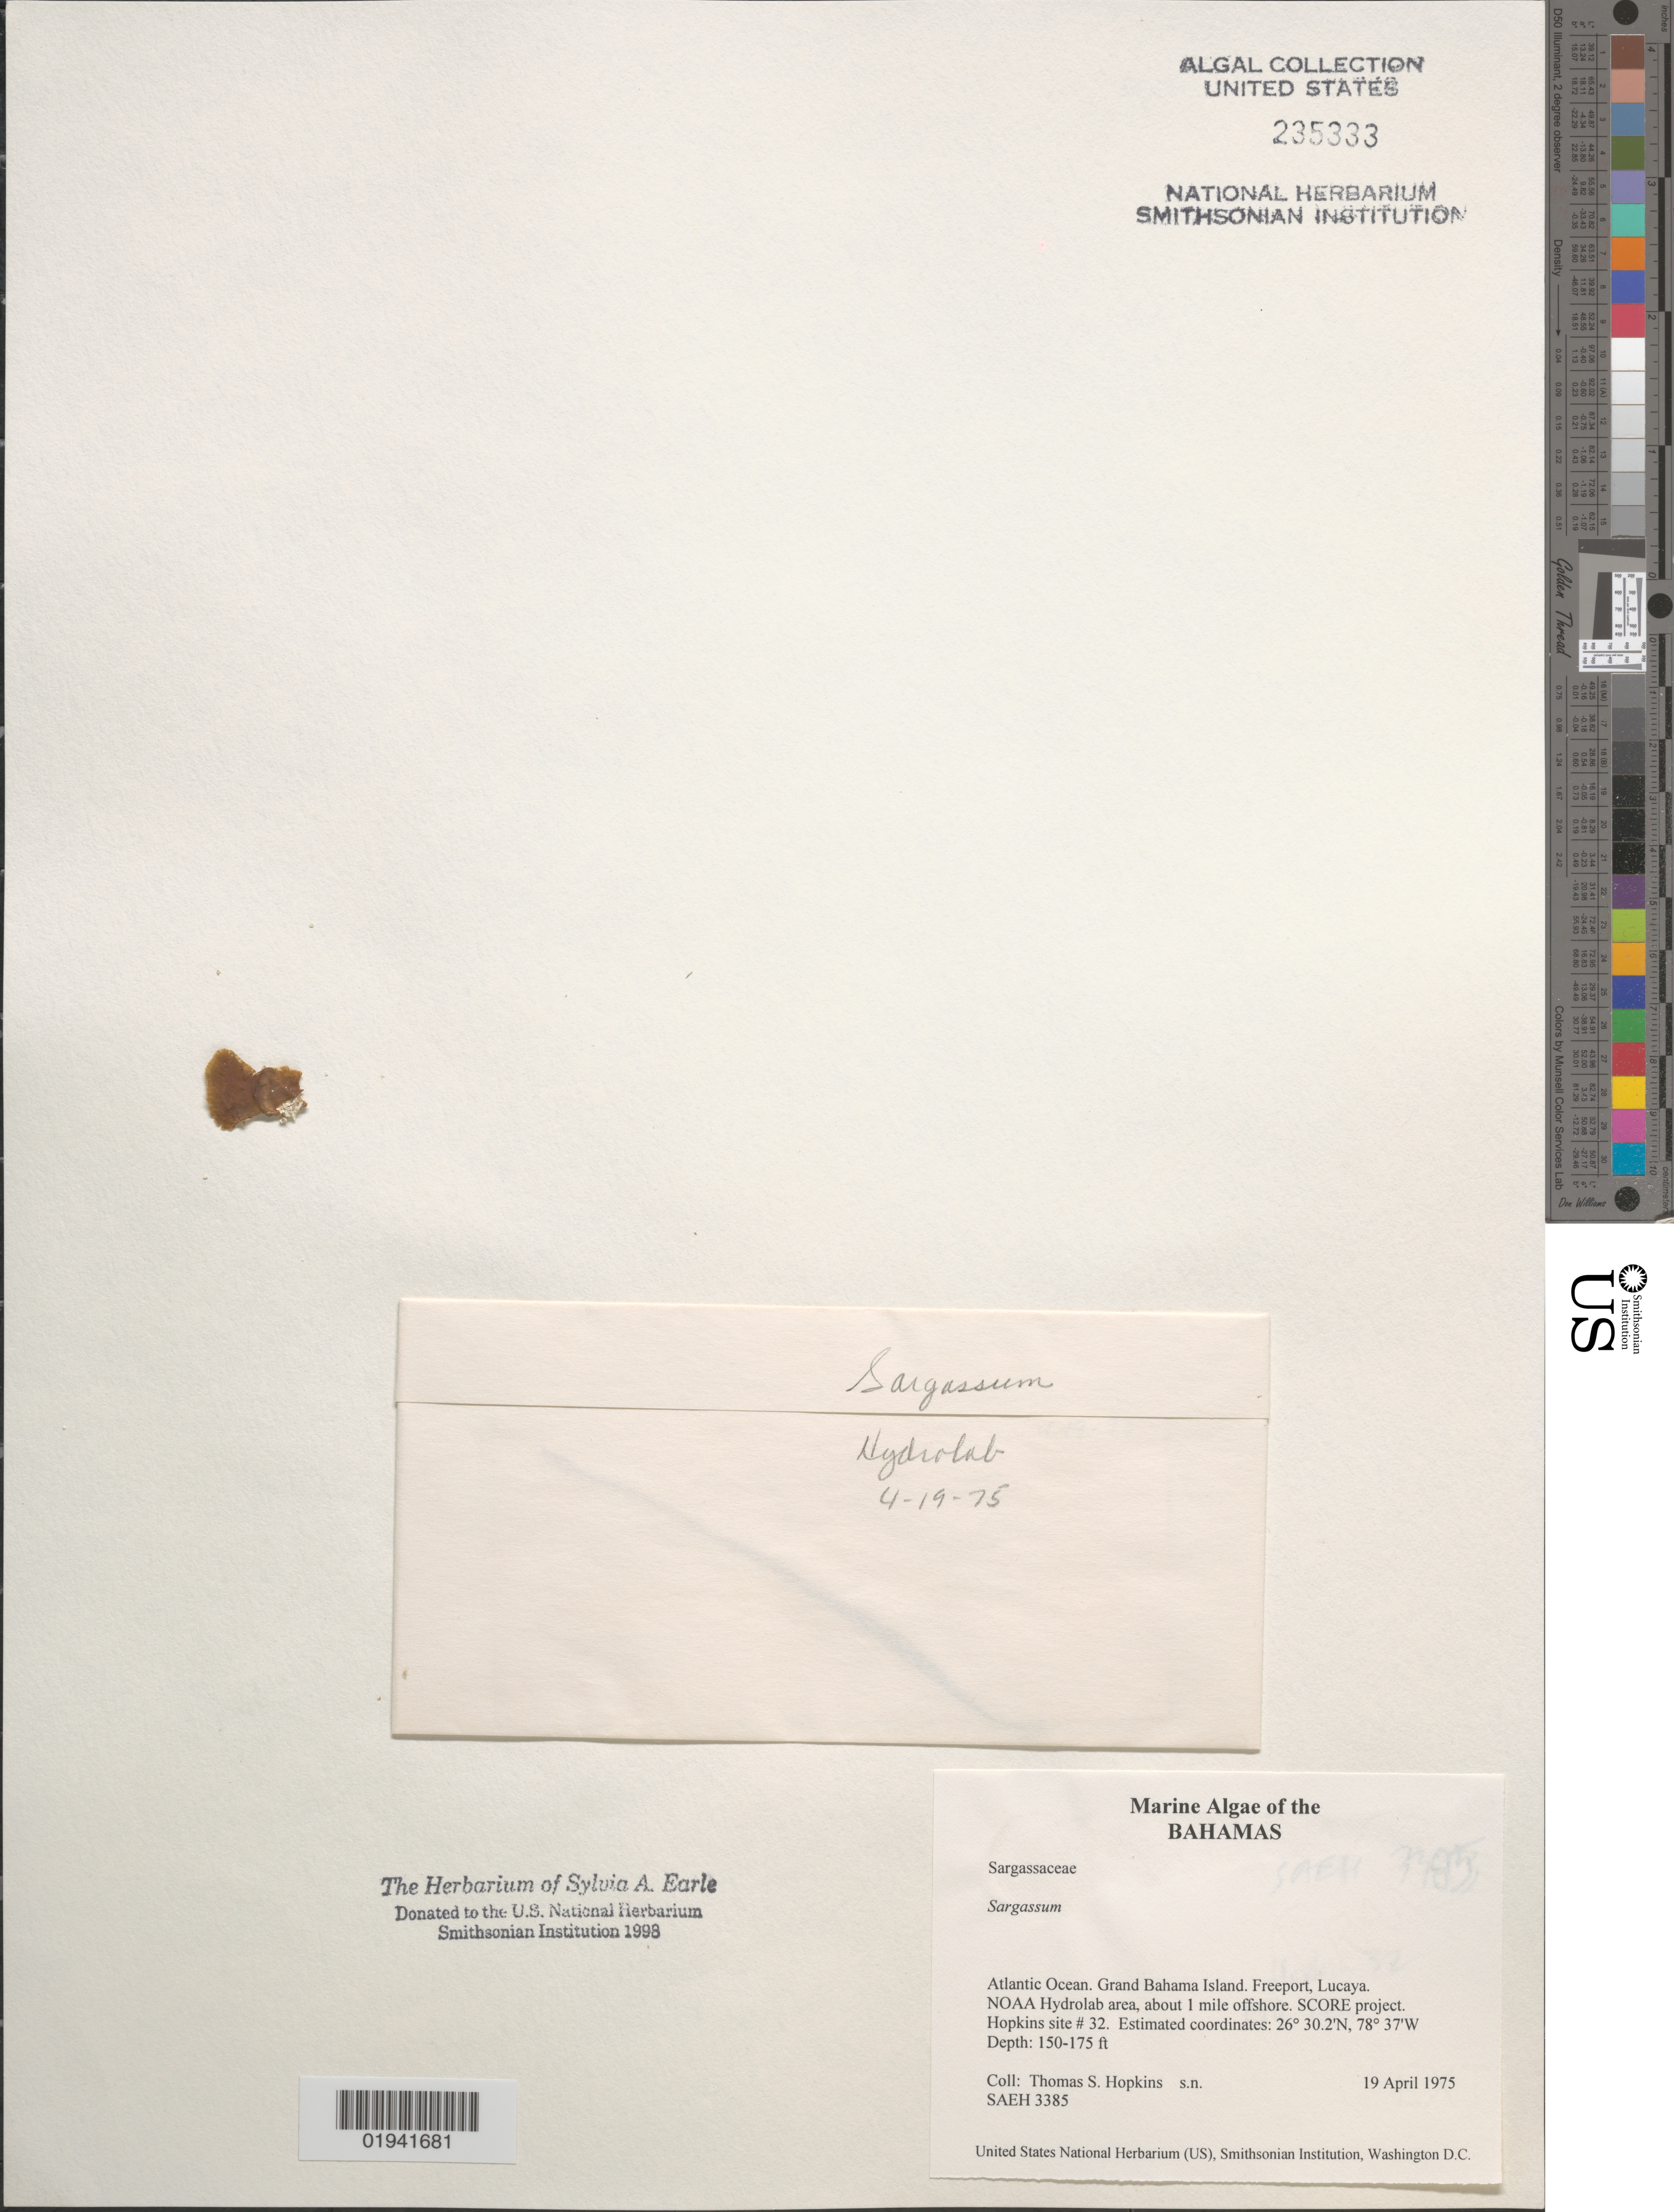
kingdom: Chromista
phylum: Ochrophyta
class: Phaeophyceae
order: Fucales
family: Sargassaceae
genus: Sargassum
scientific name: Sargassum sp.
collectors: T. Hopkins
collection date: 1975-04-19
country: Bahamas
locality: Atlantic Ocean. Grand Bahama Island. Freeport, Lucaya. NOAA Hydrolab area, about 1 mile offshore. SCORE project. Hopkins site #32.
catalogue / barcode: US 235333